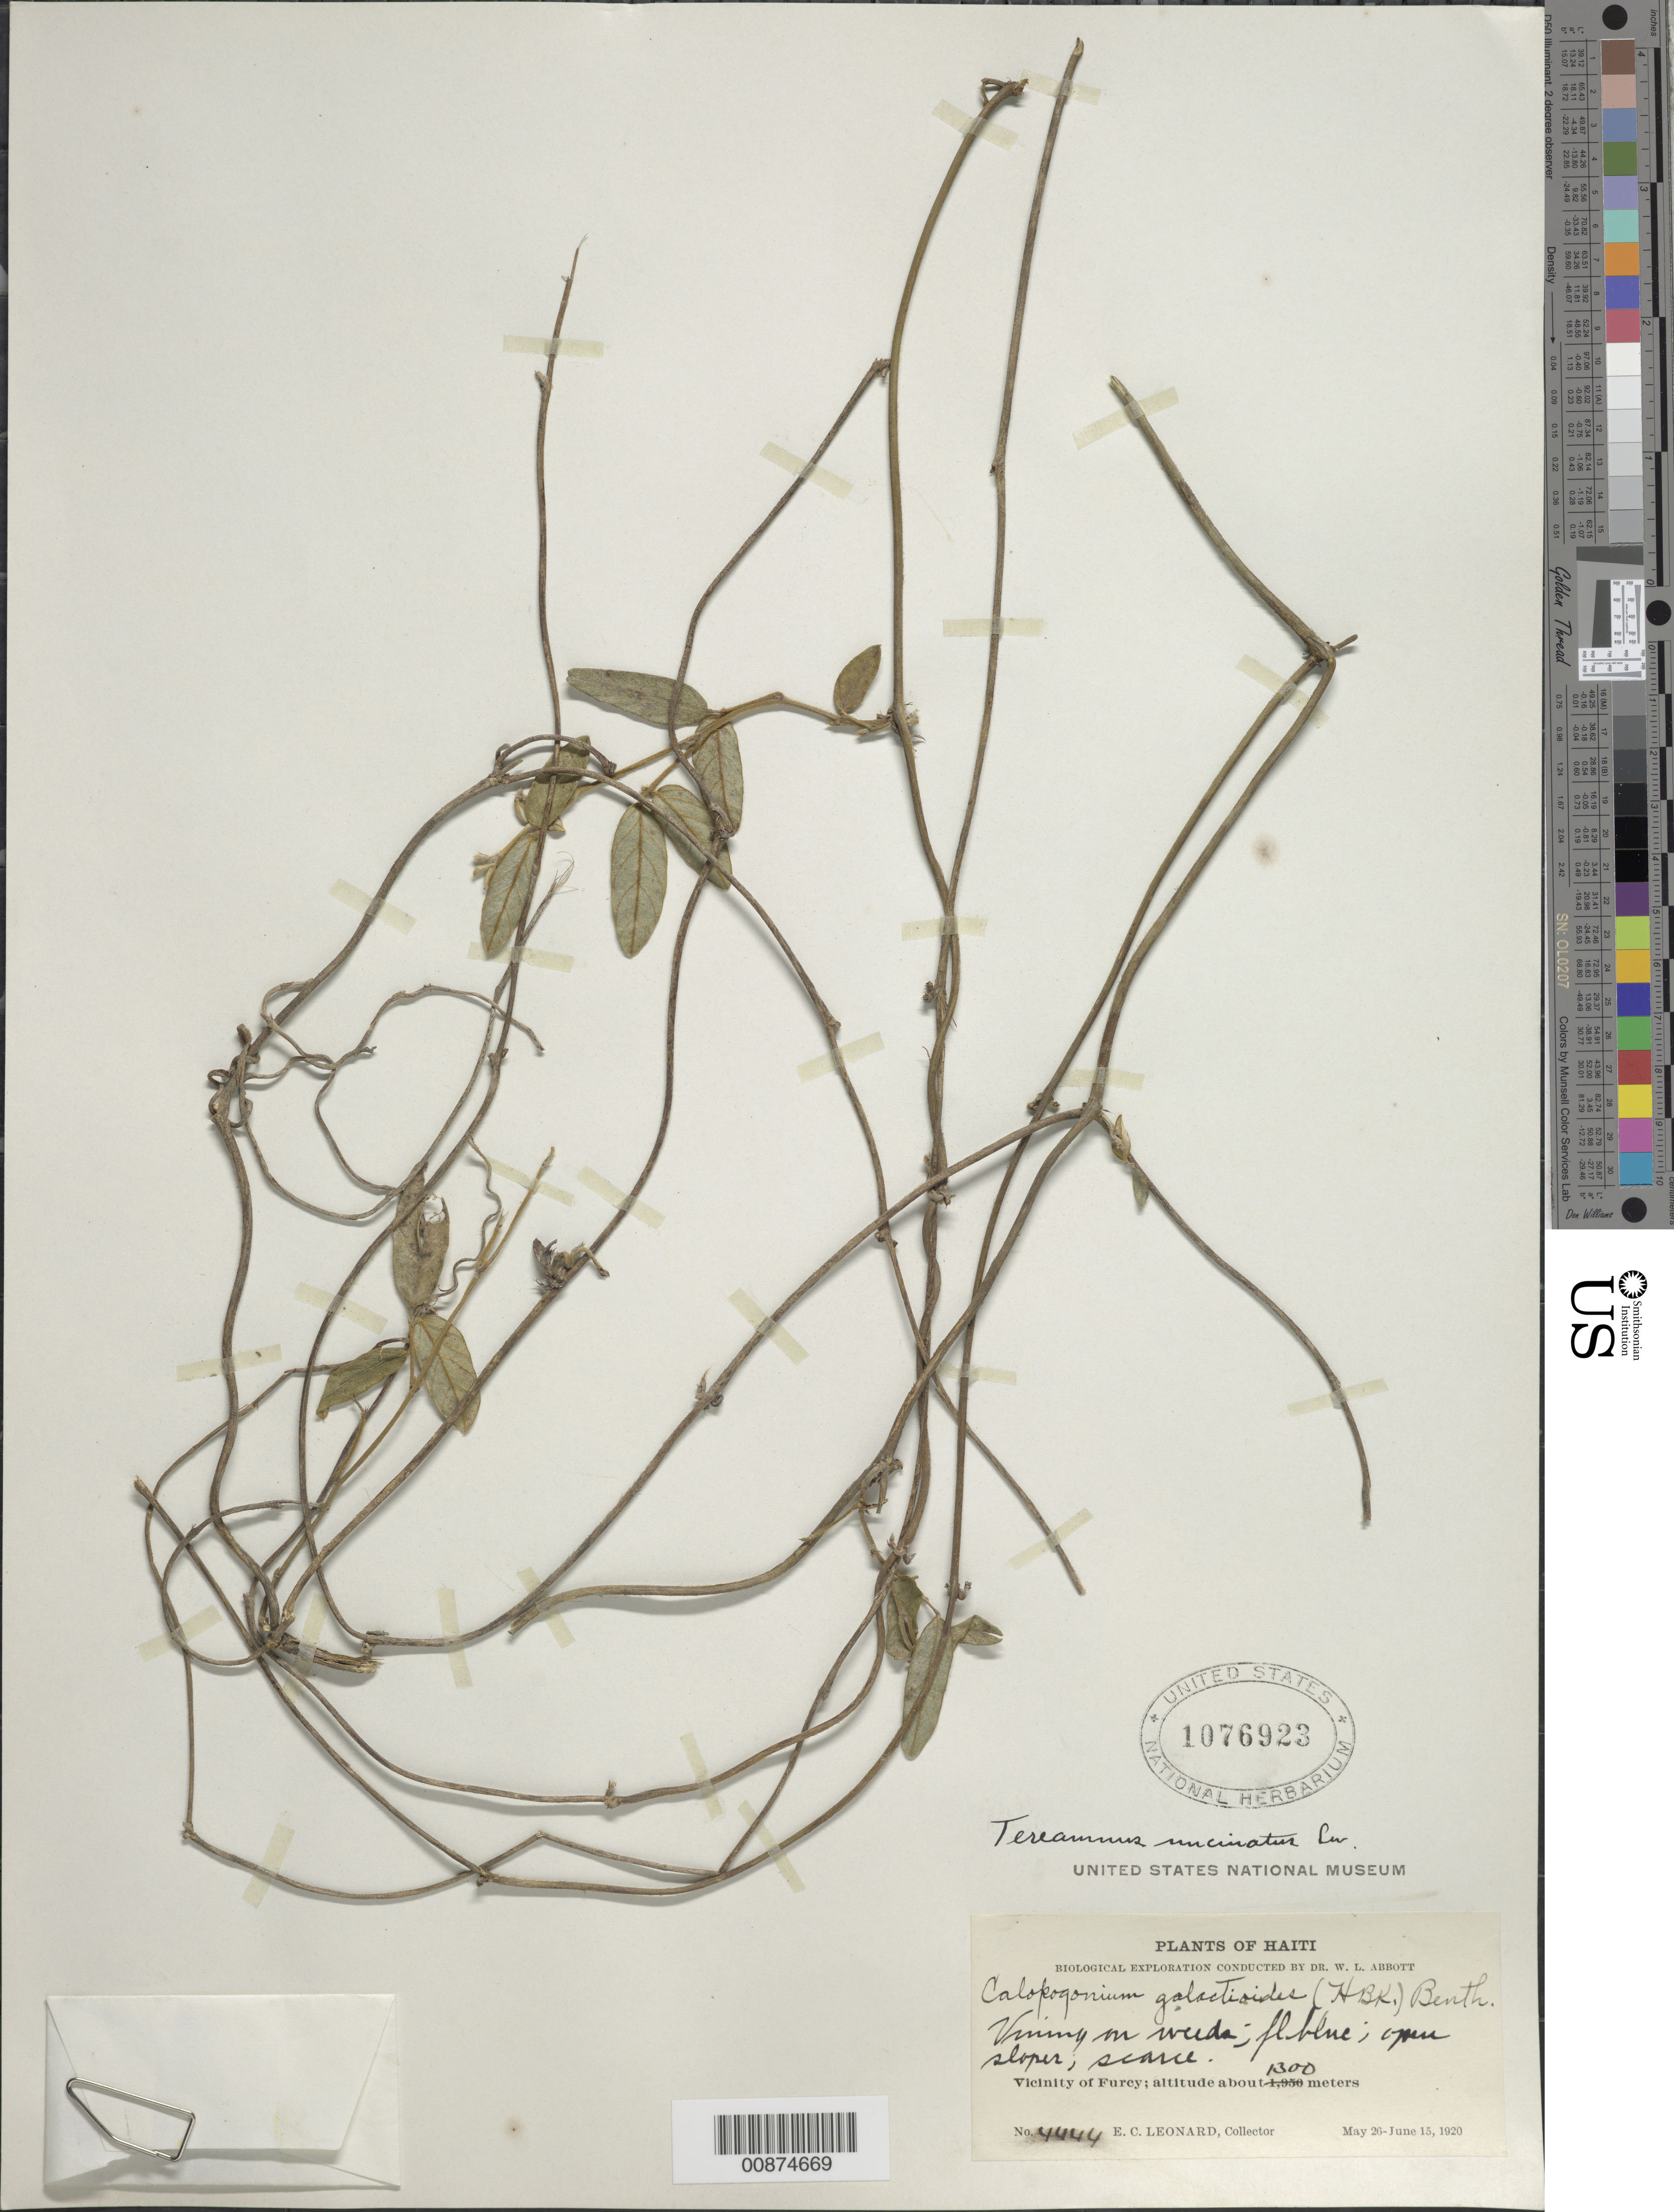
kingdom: Plantae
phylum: Tracheophyta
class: Magnoliopsida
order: Fabales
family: Fabaceae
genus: Teramnus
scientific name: Teramnus uncinatus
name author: (L.) Sw.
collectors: E. C. Leonard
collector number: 4444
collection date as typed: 26 May 1920 to 15 Jun 1920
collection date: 1920-05-26/1920-06-15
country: Haiti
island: Hispaniola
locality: Vicinity of Furcy.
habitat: Vining on weeds. Open slopes.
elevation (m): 1300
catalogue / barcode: US 1076923